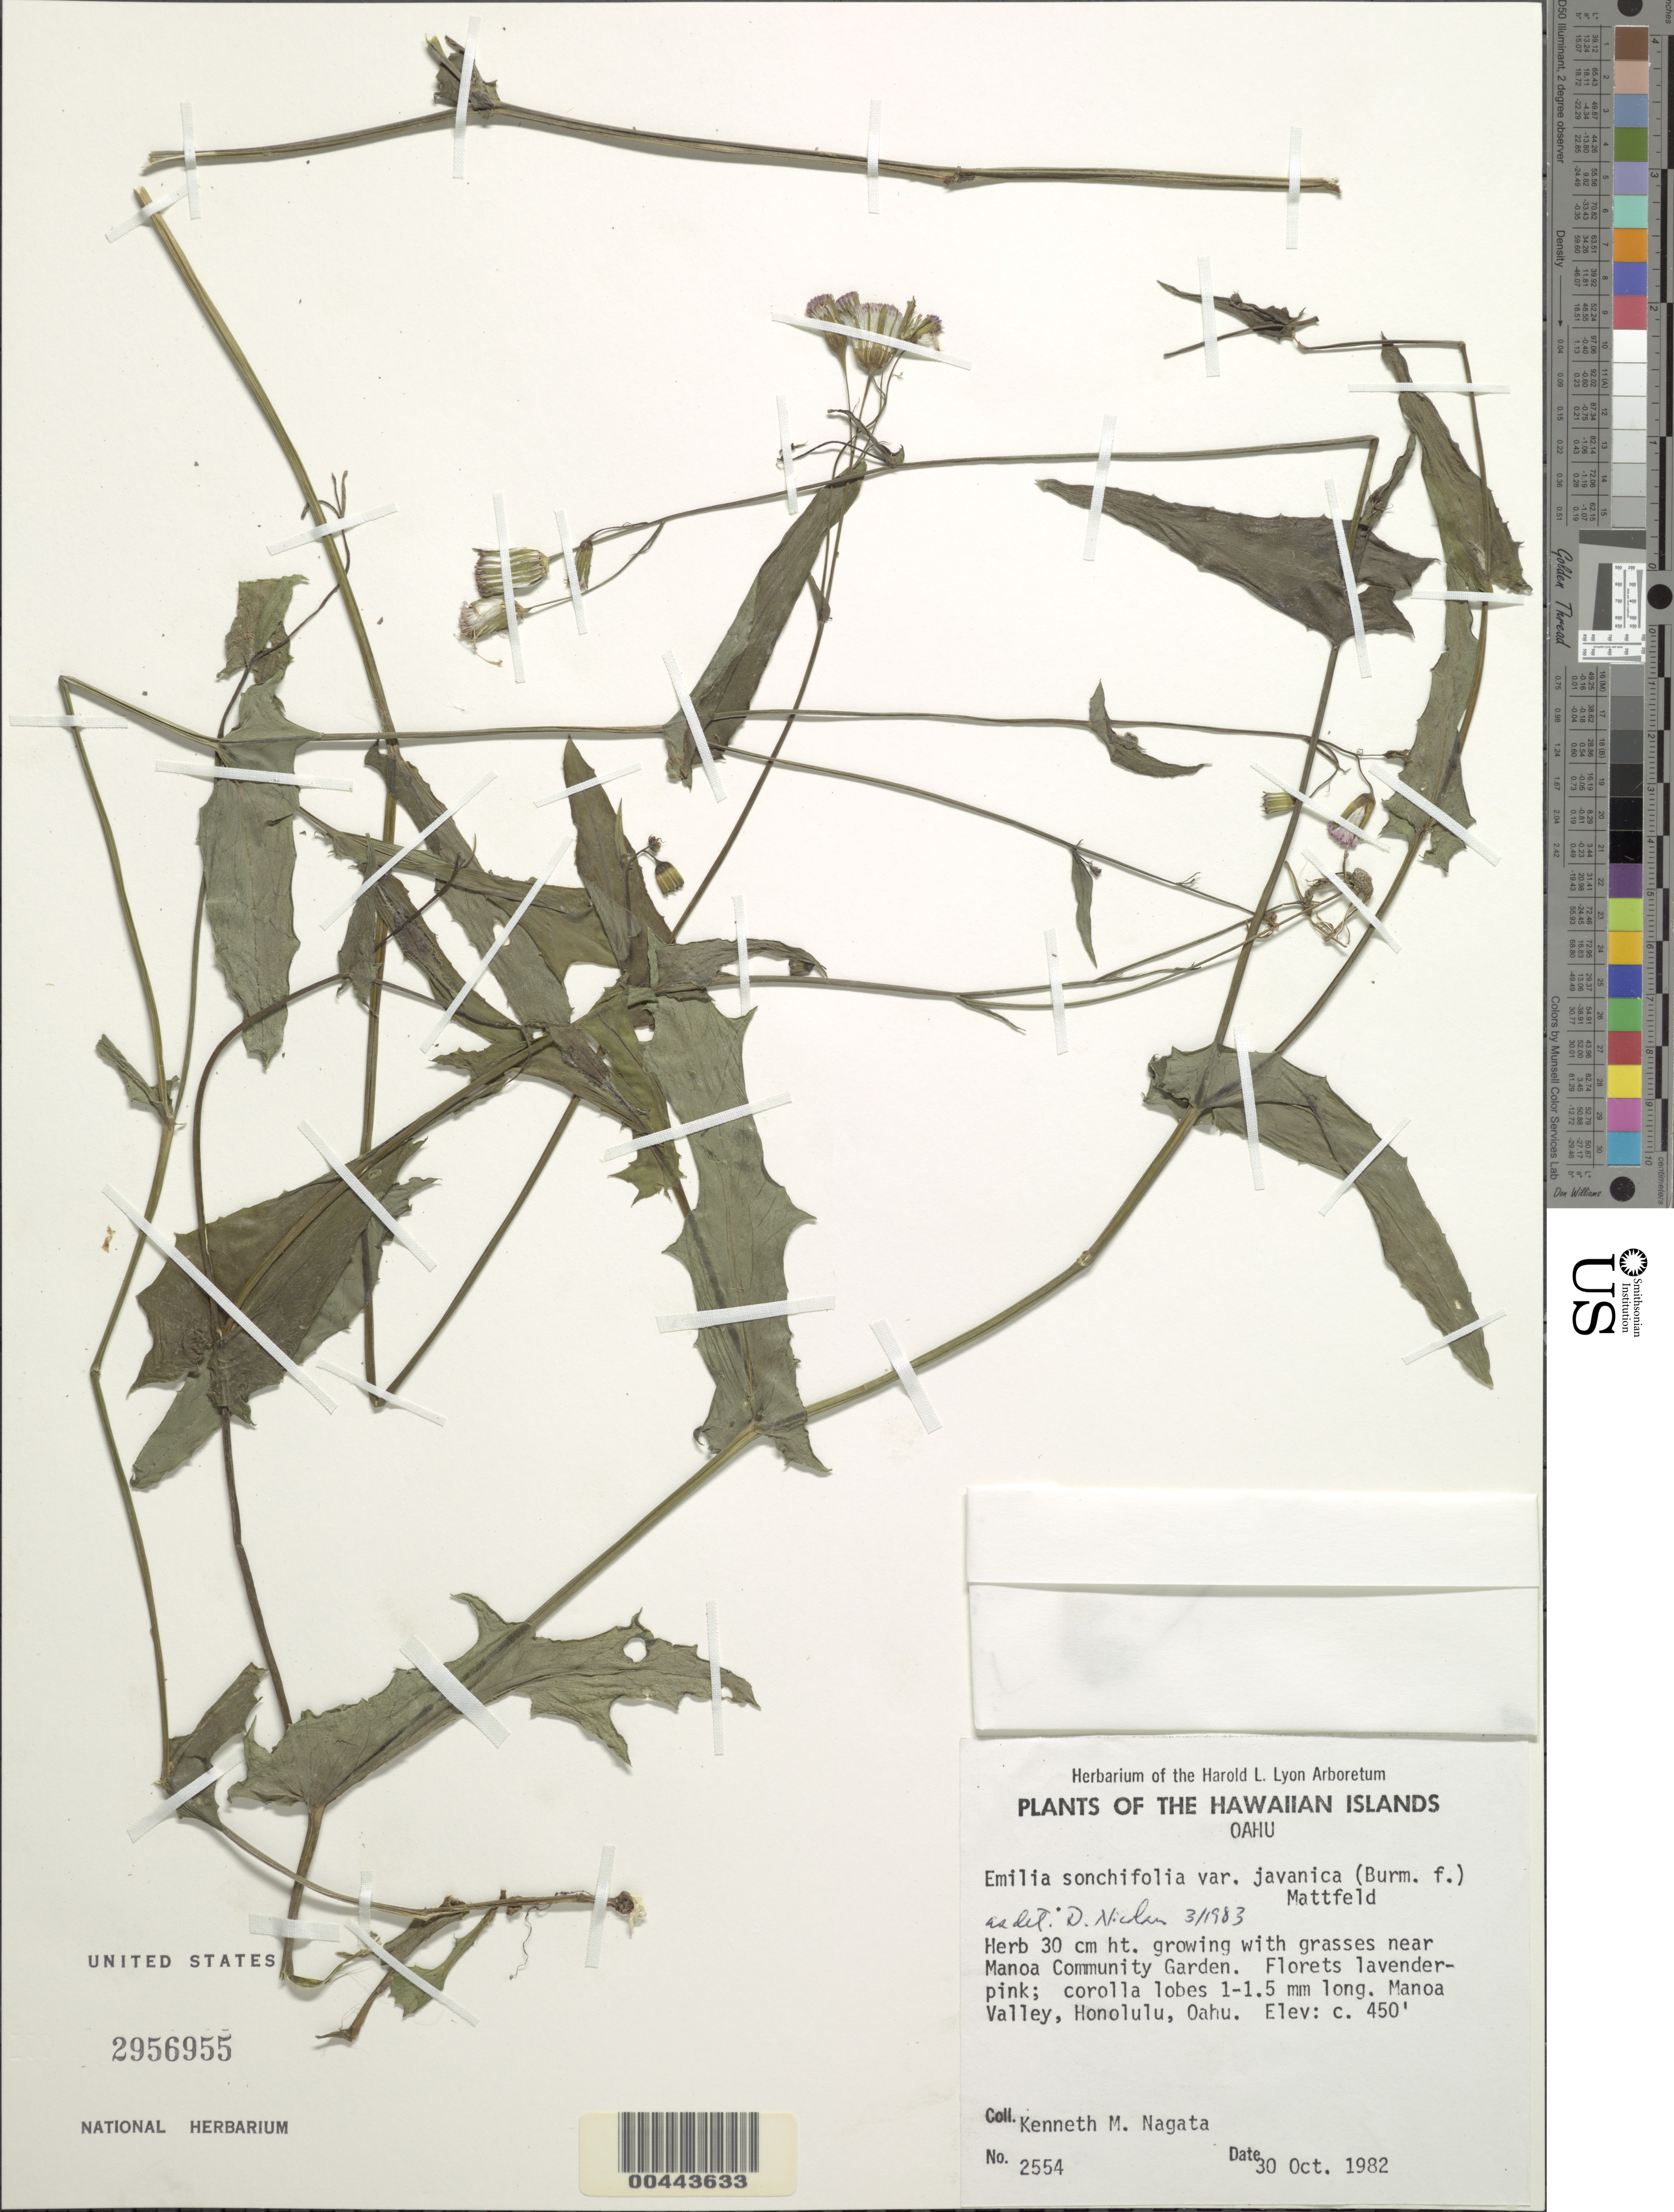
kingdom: Plantae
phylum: Tracheophyta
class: Magnoliopsida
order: Asterales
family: Asteraceae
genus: Emilia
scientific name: Emilia sonchifolia var. javanica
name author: (Burm. f.) Mattf.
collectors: K. Nagata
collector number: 2554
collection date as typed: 30 Oct 1982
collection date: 1982-10-30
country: United States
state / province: Hawaii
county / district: Honolulu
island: Oahu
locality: Near Manoa Community Garden, Manoa Valley, Honolulu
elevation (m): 137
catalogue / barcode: US 2956955